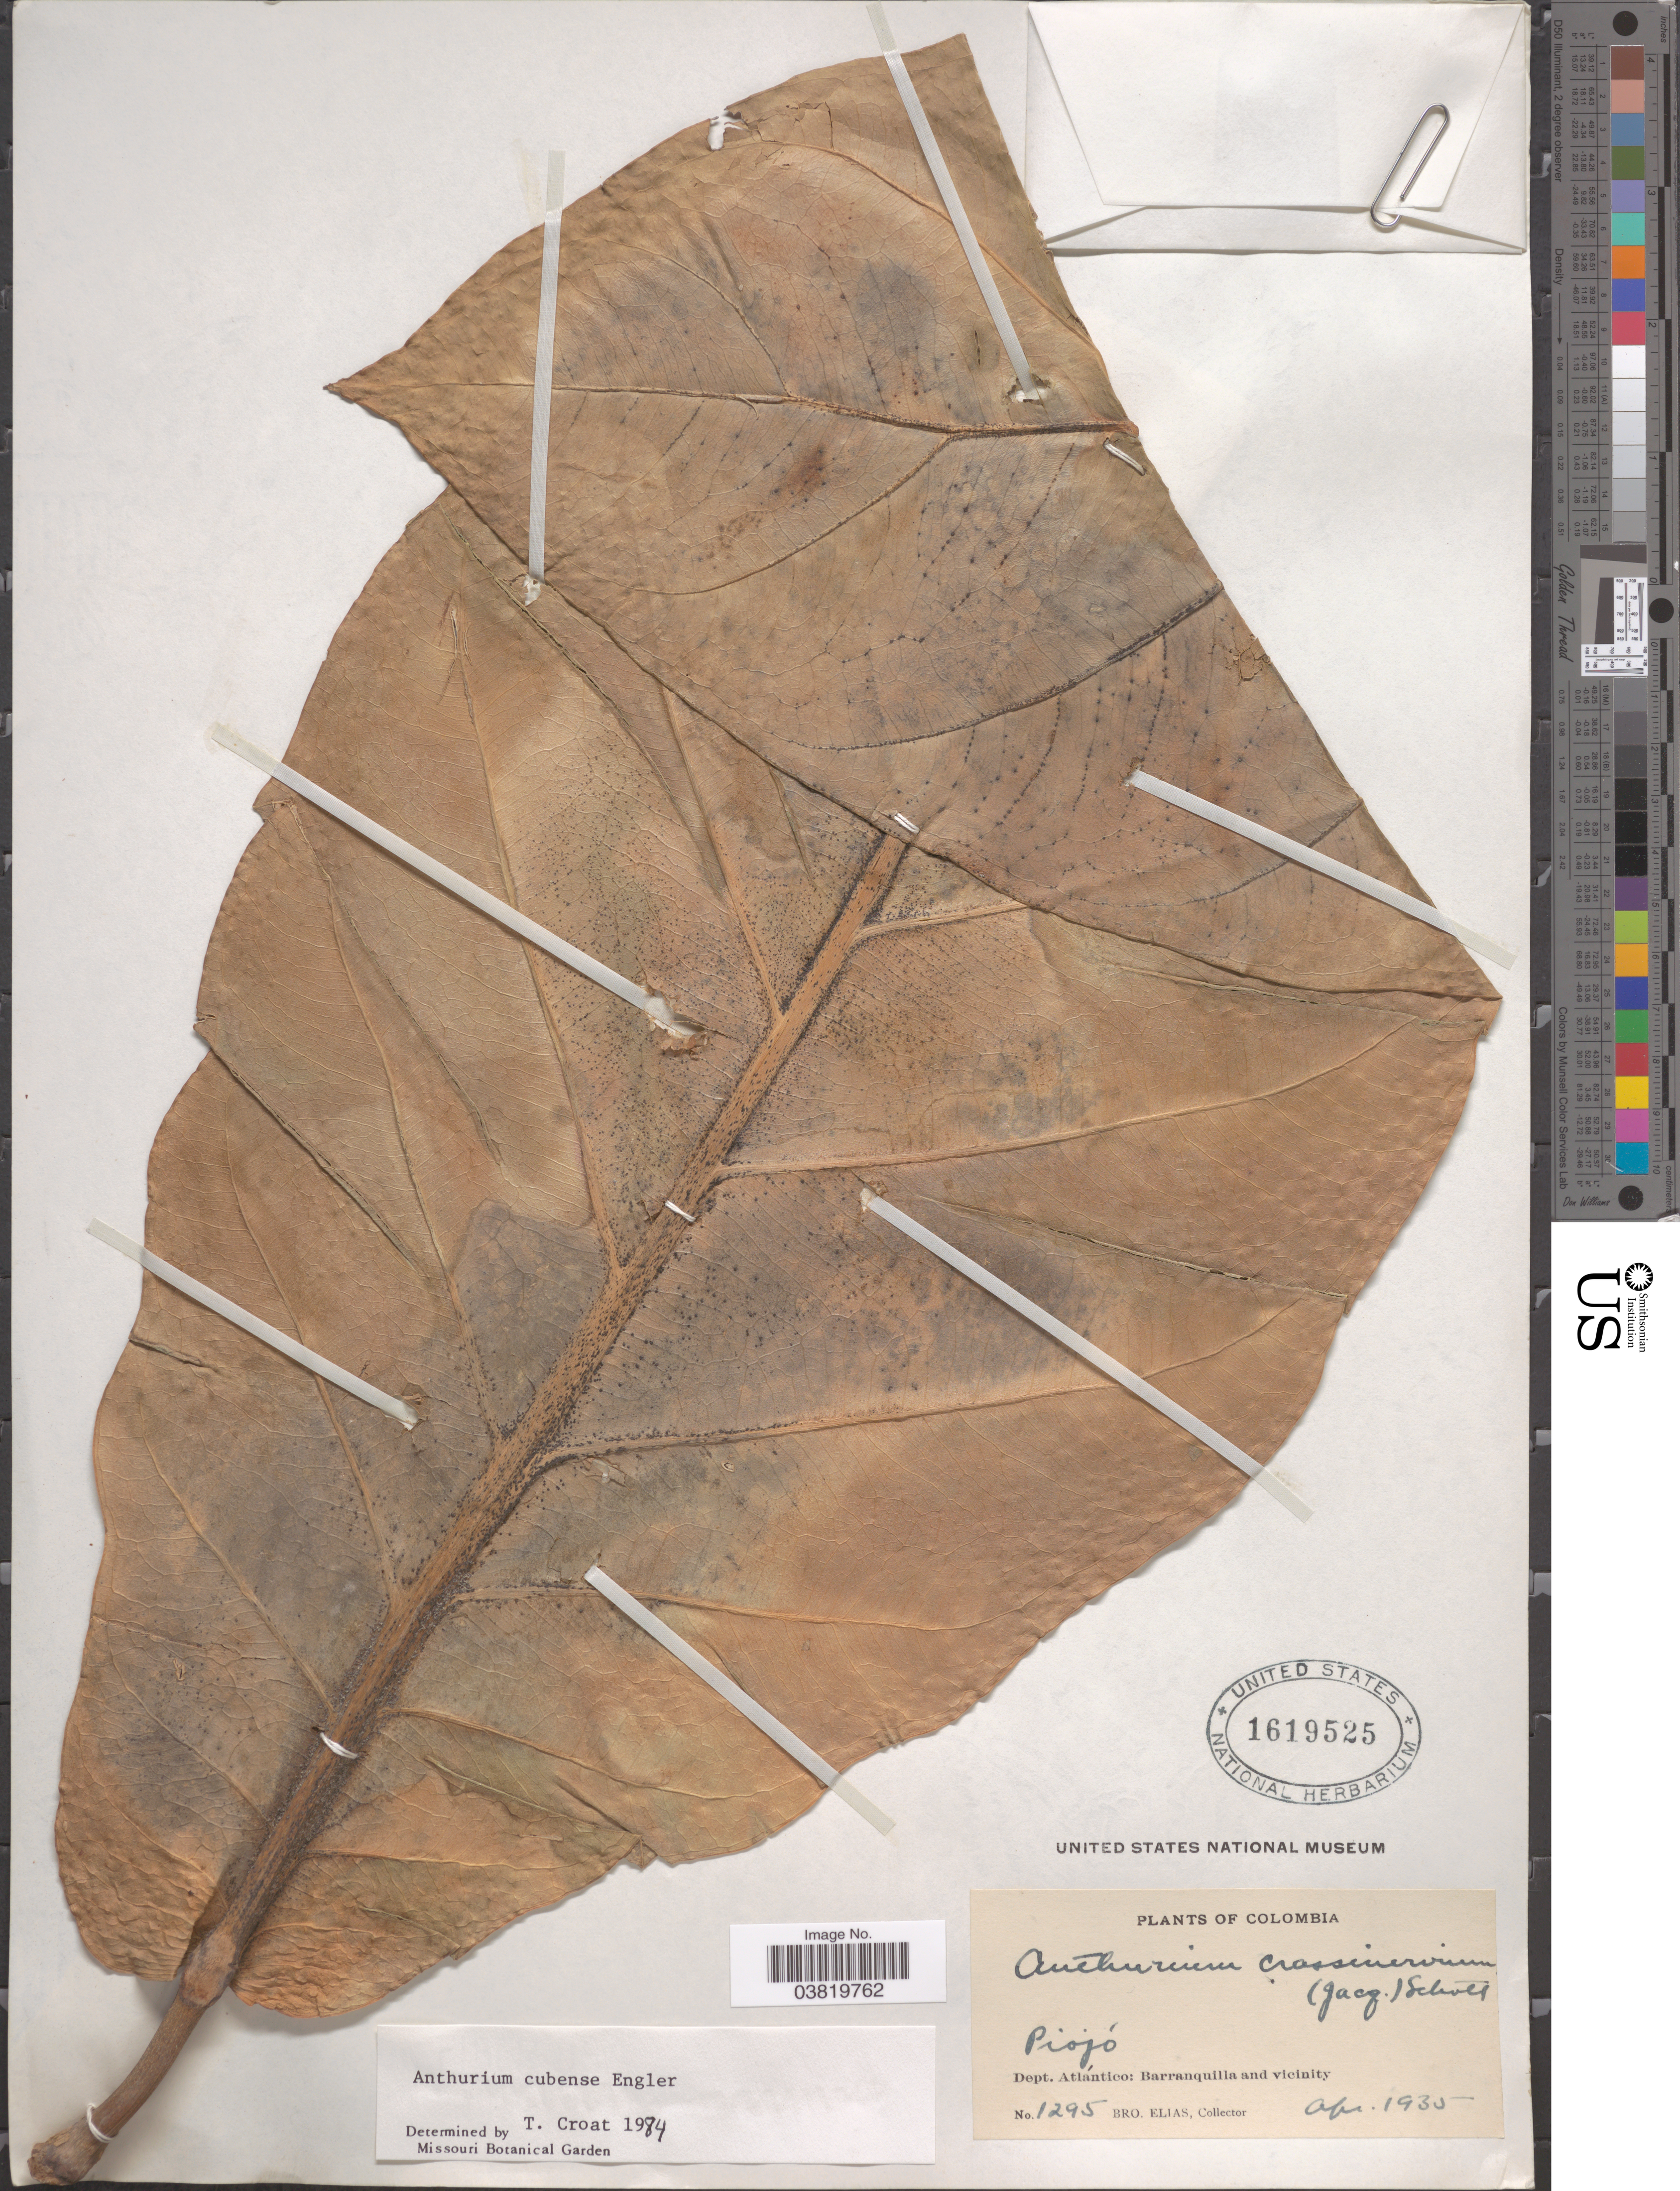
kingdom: Plantae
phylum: Tracheophyta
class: Liliopsida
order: Alismatales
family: Araceae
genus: Anthurium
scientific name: Anthurium cubense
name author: Engl.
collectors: Bro. Elias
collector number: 1295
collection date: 1935-04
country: Colombia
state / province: Atlántico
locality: Piojó. Dept. Atlántico: Barranquilla and vicinity.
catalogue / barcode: US 1619525